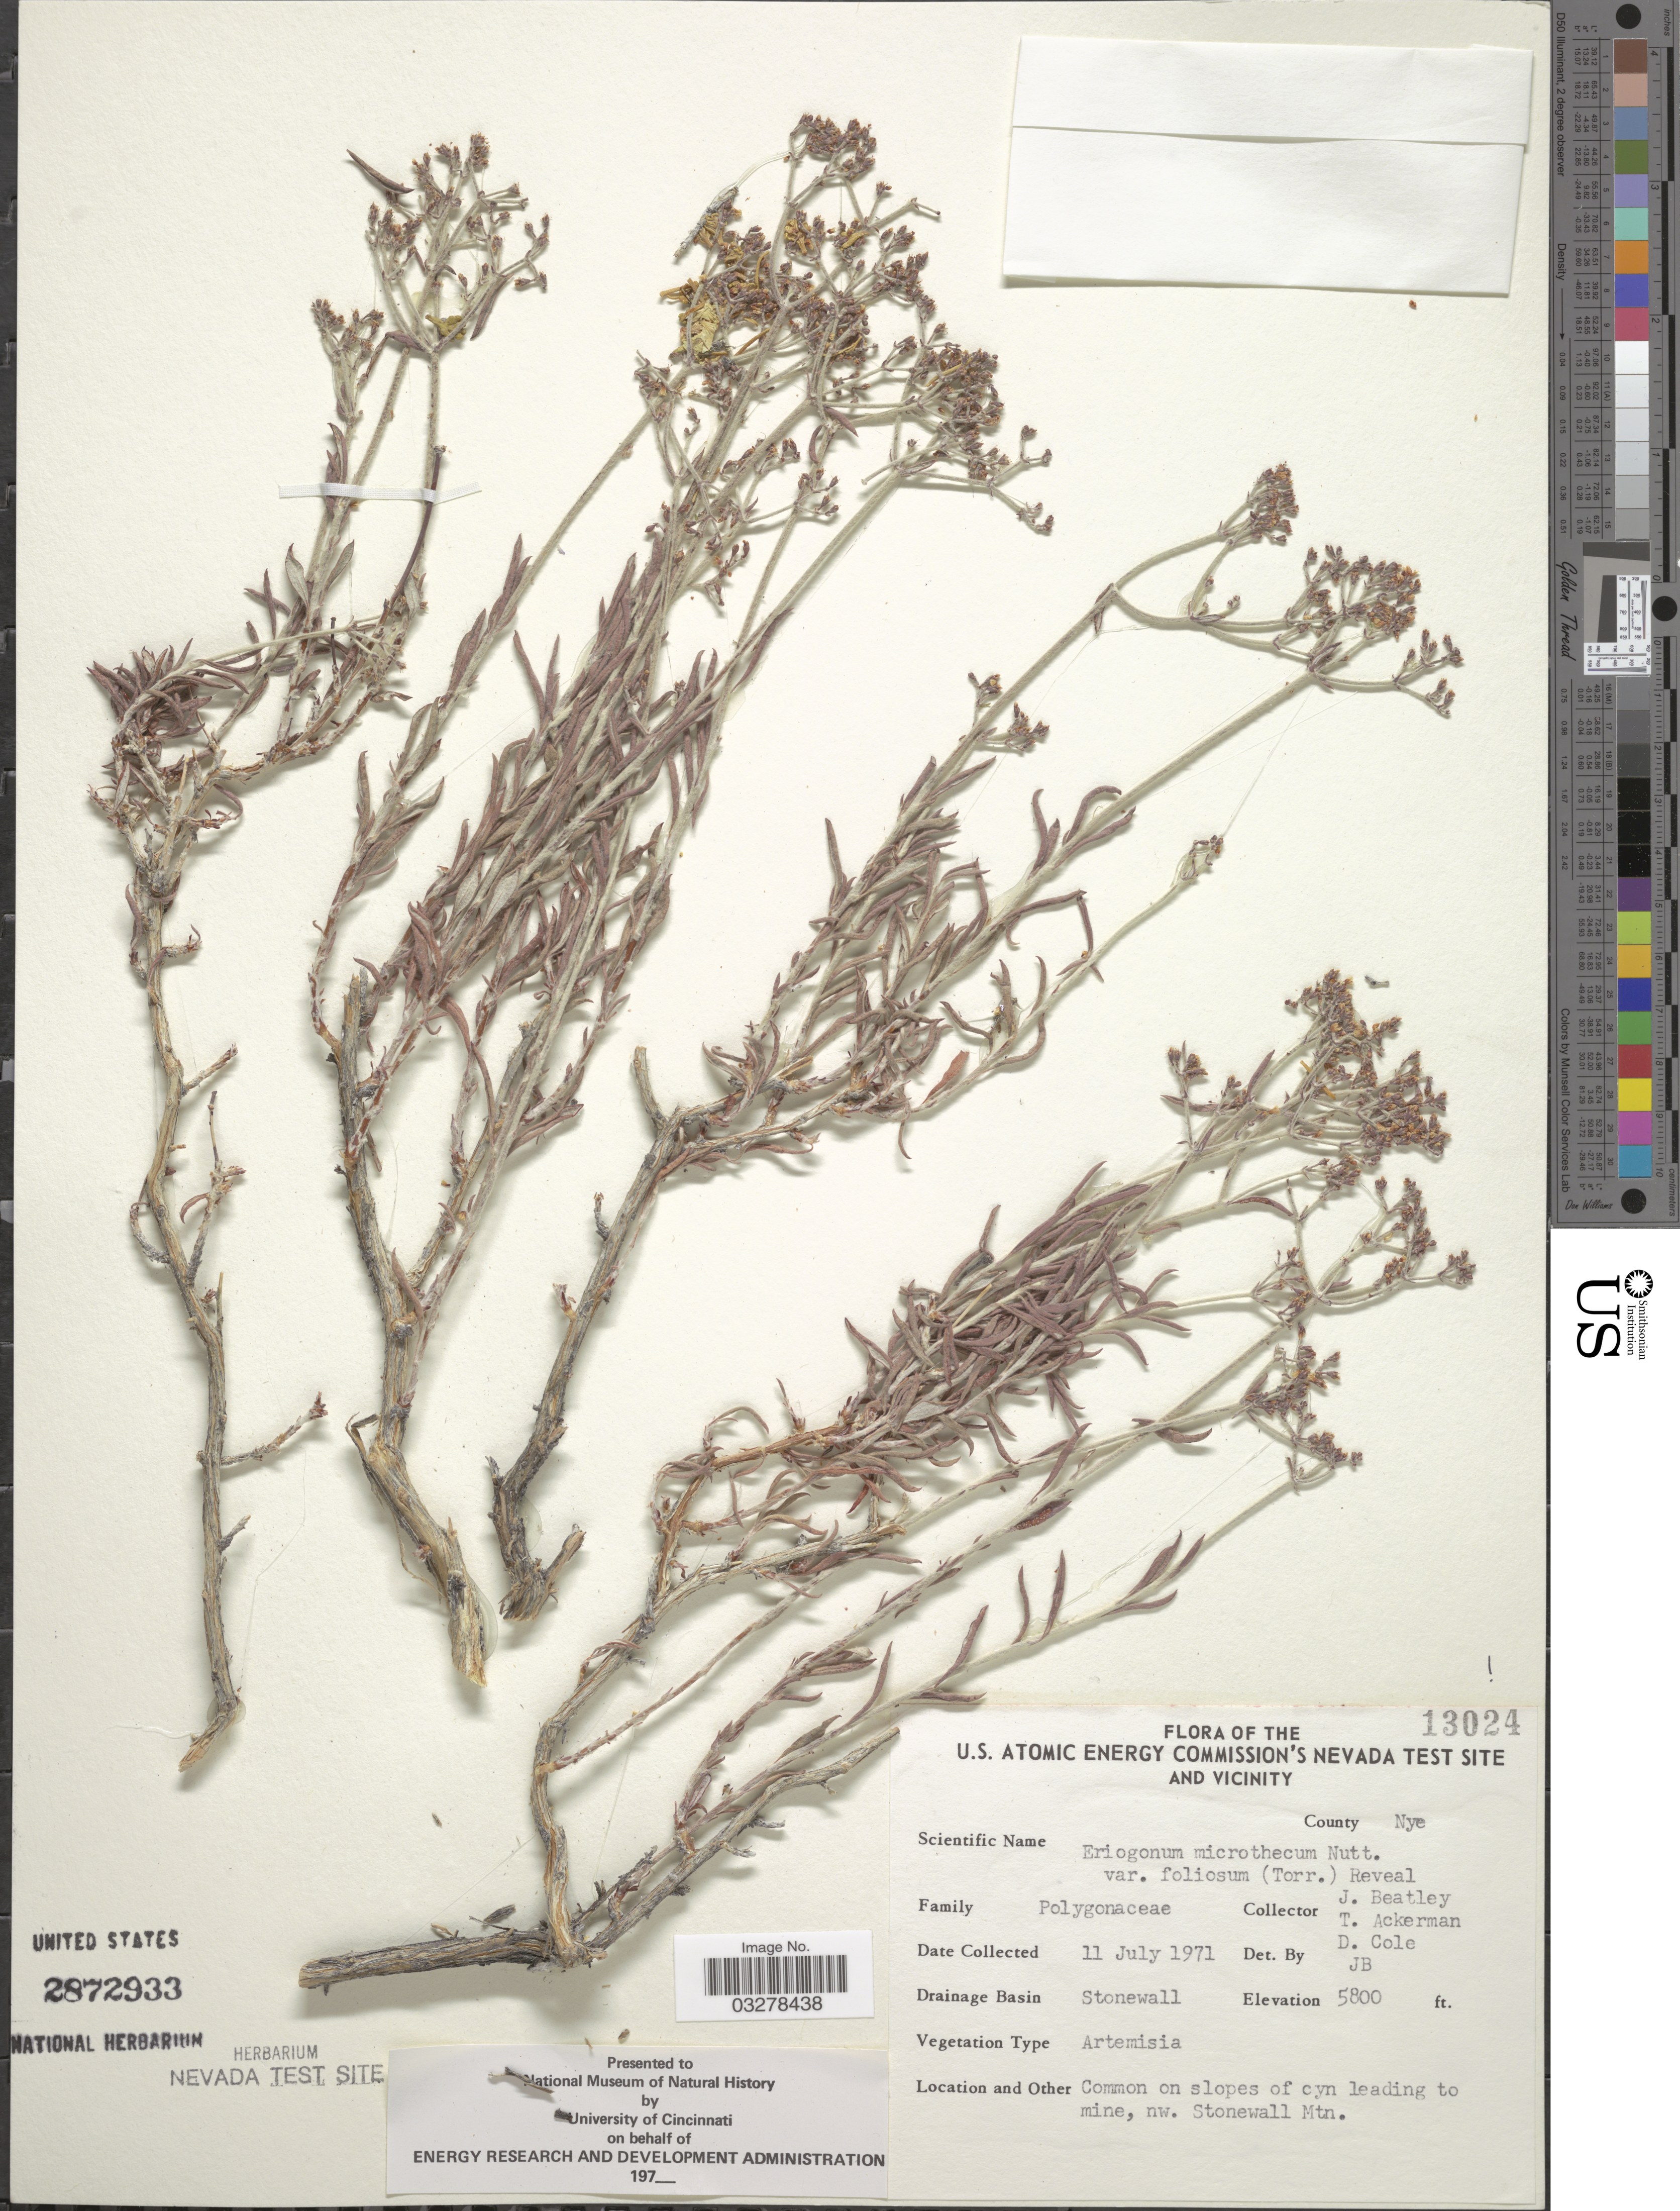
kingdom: Plantae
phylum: Tracheophyta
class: Magnoliopsida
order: Caryophyllales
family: Polygonaceae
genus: Eriogonum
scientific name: Eriogonum microtheca var. foliosum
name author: (Torr. & A. Gray) Reveal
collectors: J. C. Beatley, T. Ackerman & D. Cole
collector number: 13024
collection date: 1971-07-11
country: United States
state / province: Nevada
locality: U.S. Atomic Energy Commission's Nevada Test Site and Vicinity. County Nye. Drainage Basin Stonewall. Common on slopes of cyn leading to mine, nw. Stonewall Mtn.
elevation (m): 1768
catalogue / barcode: US 2872933